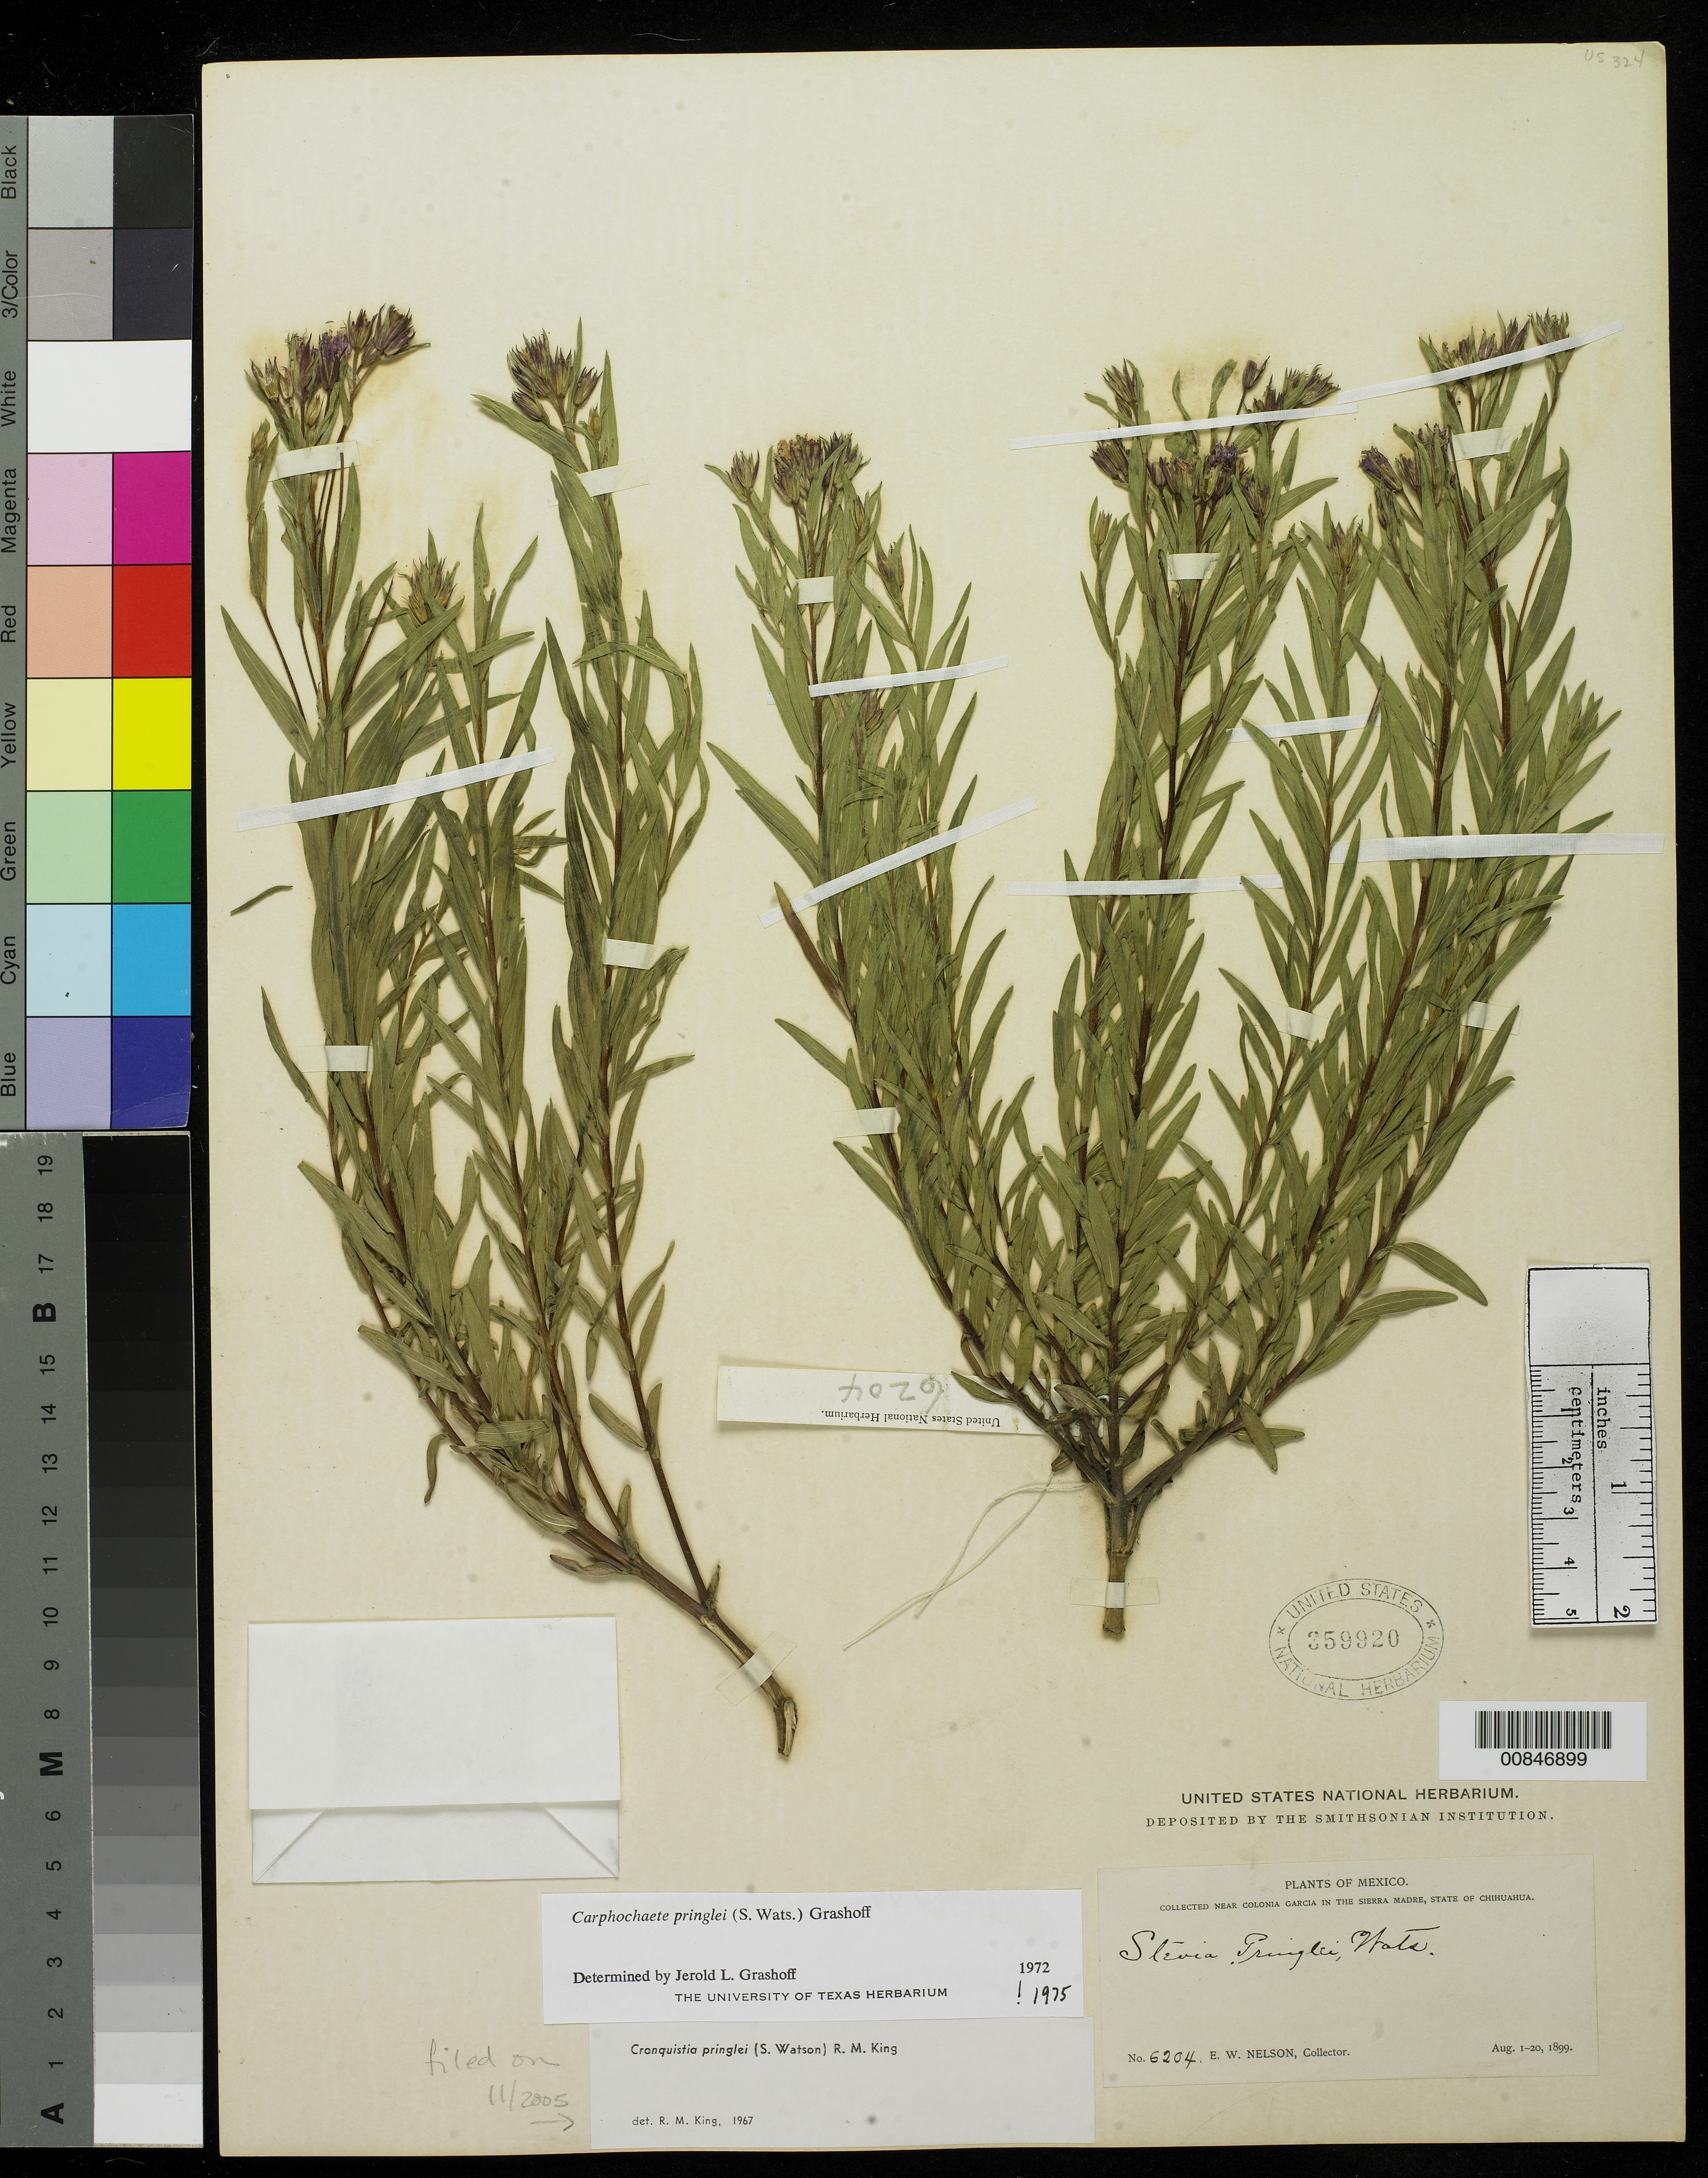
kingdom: Plantae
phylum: Tracheophyta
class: Magnoliopsida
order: Asterales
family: Asteraceae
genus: Cronquistia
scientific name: Cronquistia pringlei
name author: (S. Watson) R.M. King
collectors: E. W. Nelson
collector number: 6204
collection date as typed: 01 Aug 1899 to 20 Aug 1899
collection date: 1899-08-01/1899-08-20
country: Mexico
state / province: Chihuahua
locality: Near Colonia García in the Sierra Madre, Chihuahua.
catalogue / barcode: US 359920